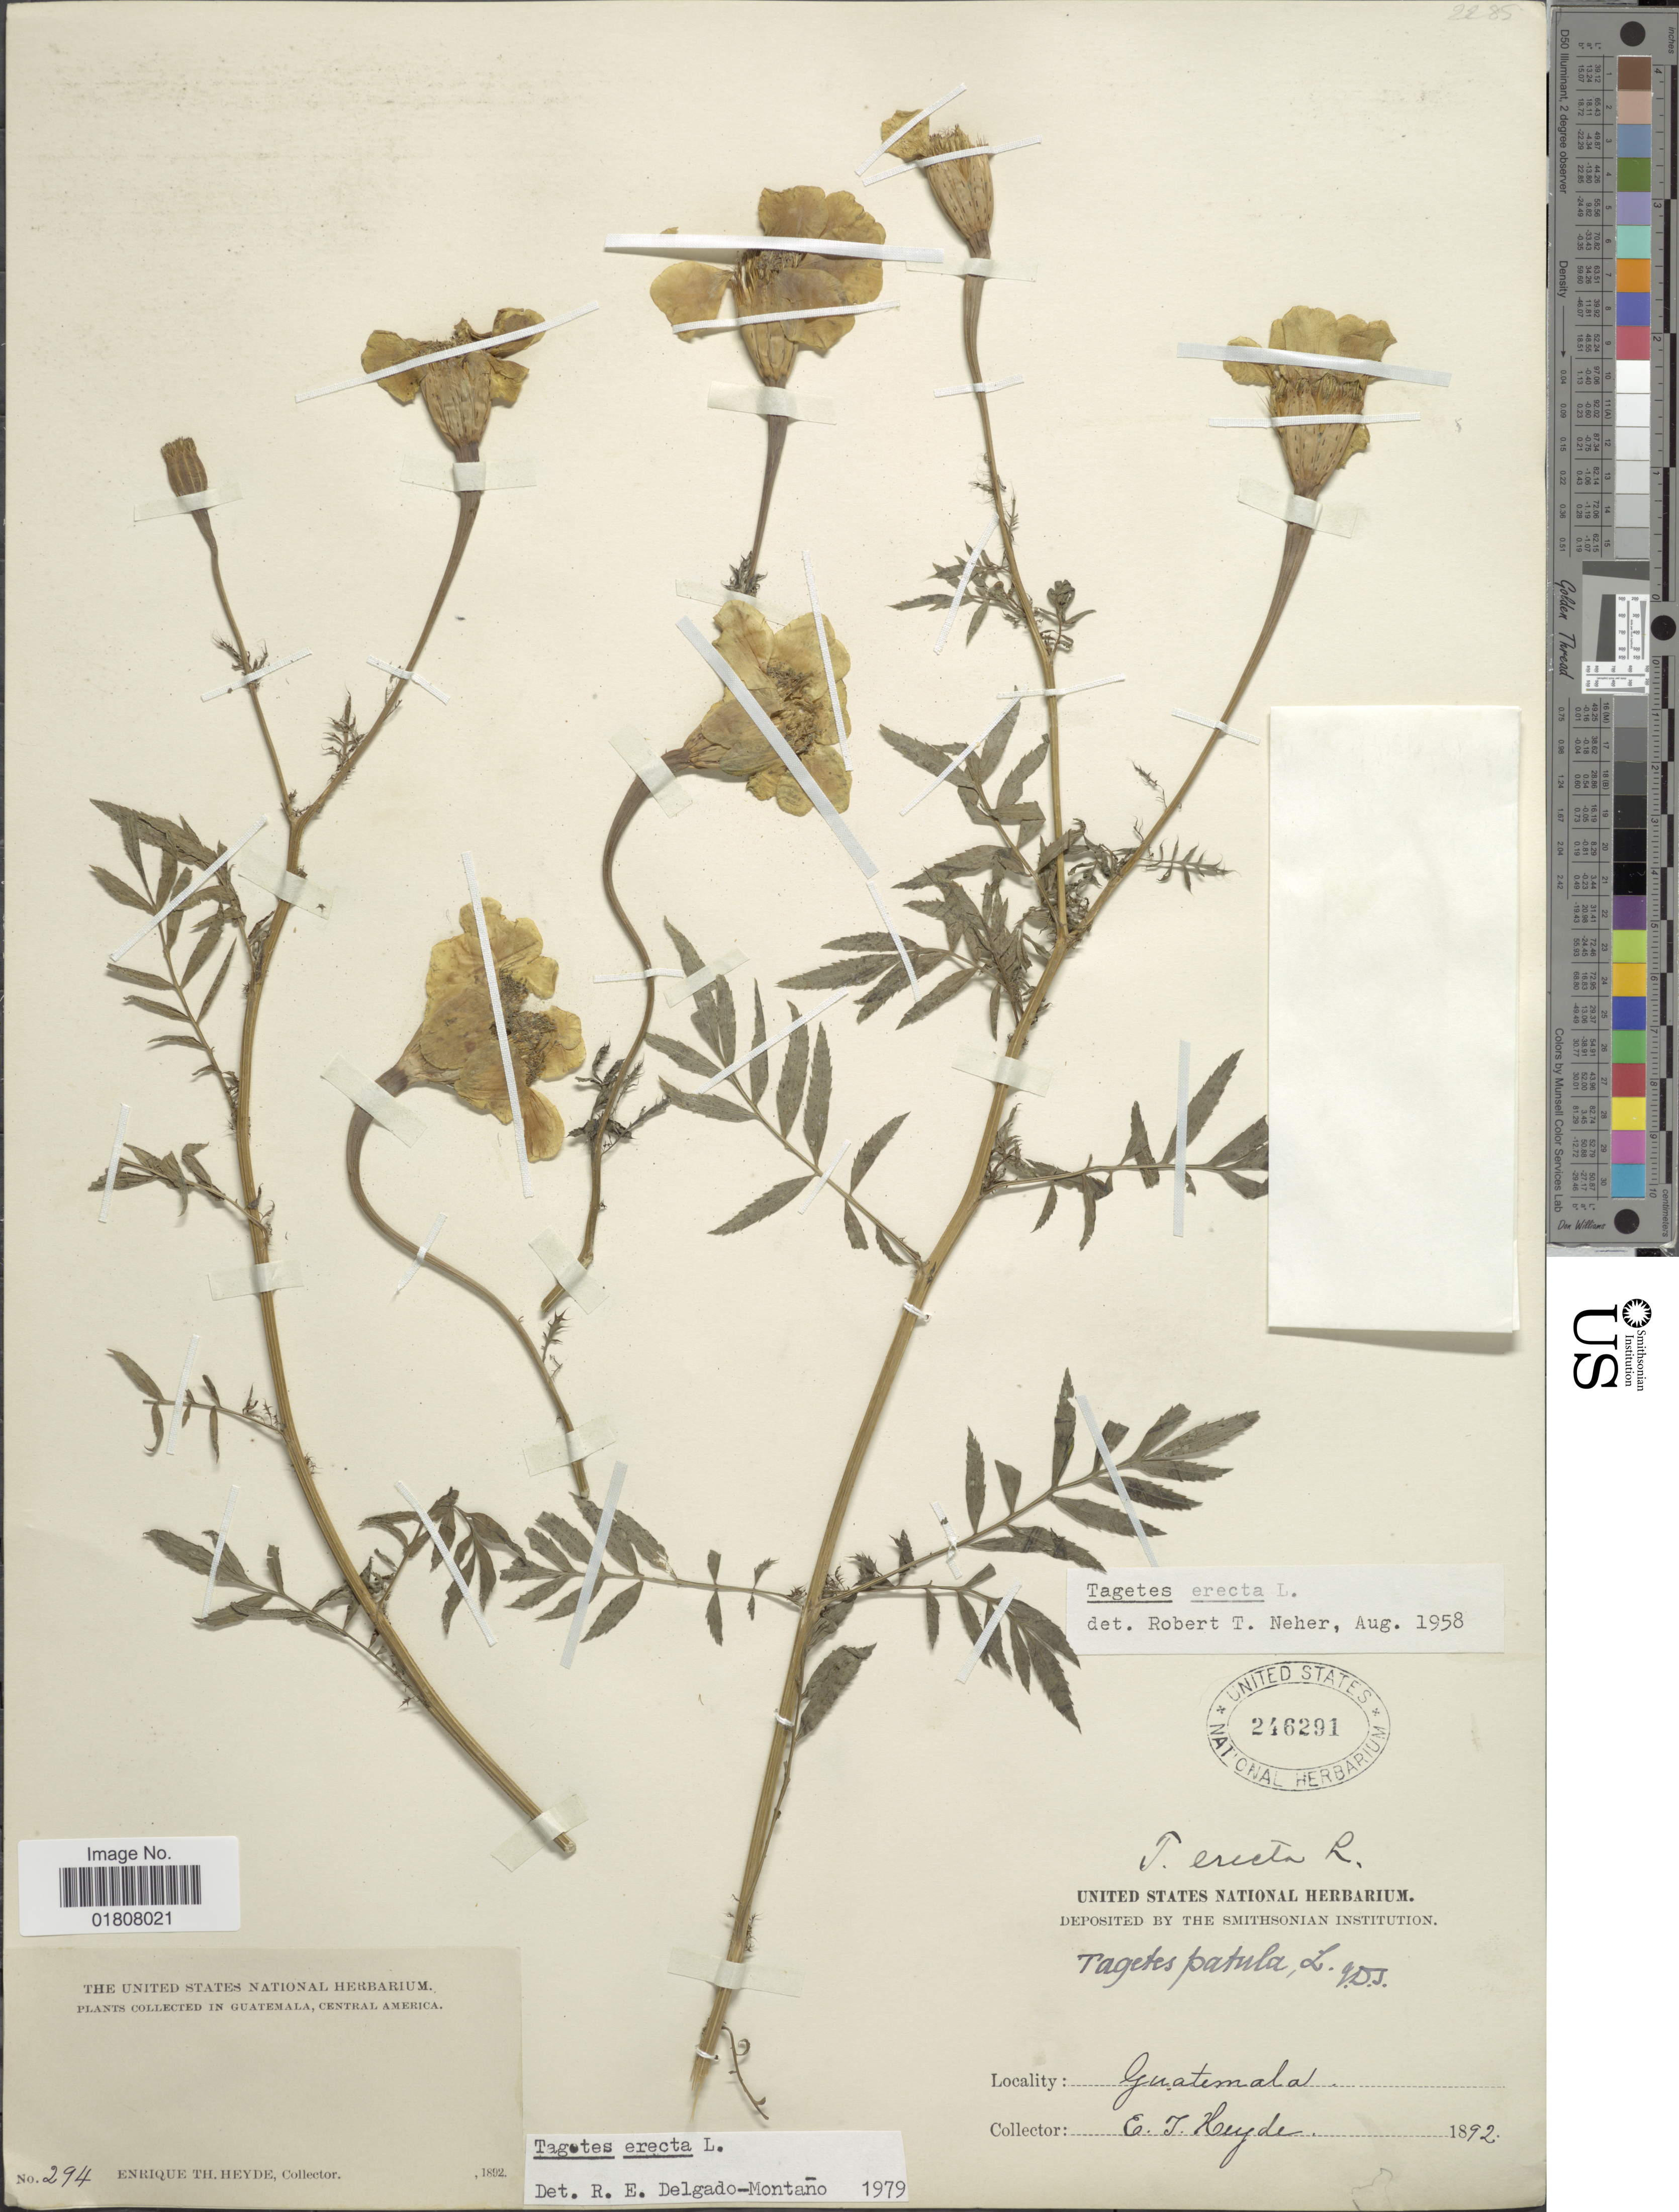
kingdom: Plantae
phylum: Tracheophyta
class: Magnoliopsida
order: Asterales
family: Asteraceae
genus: Tagetes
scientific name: Tagetes erecta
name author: L.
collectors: E. T. Heyde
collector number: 294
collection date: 1892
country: Guatemala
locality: Central America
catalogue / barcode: US 246291